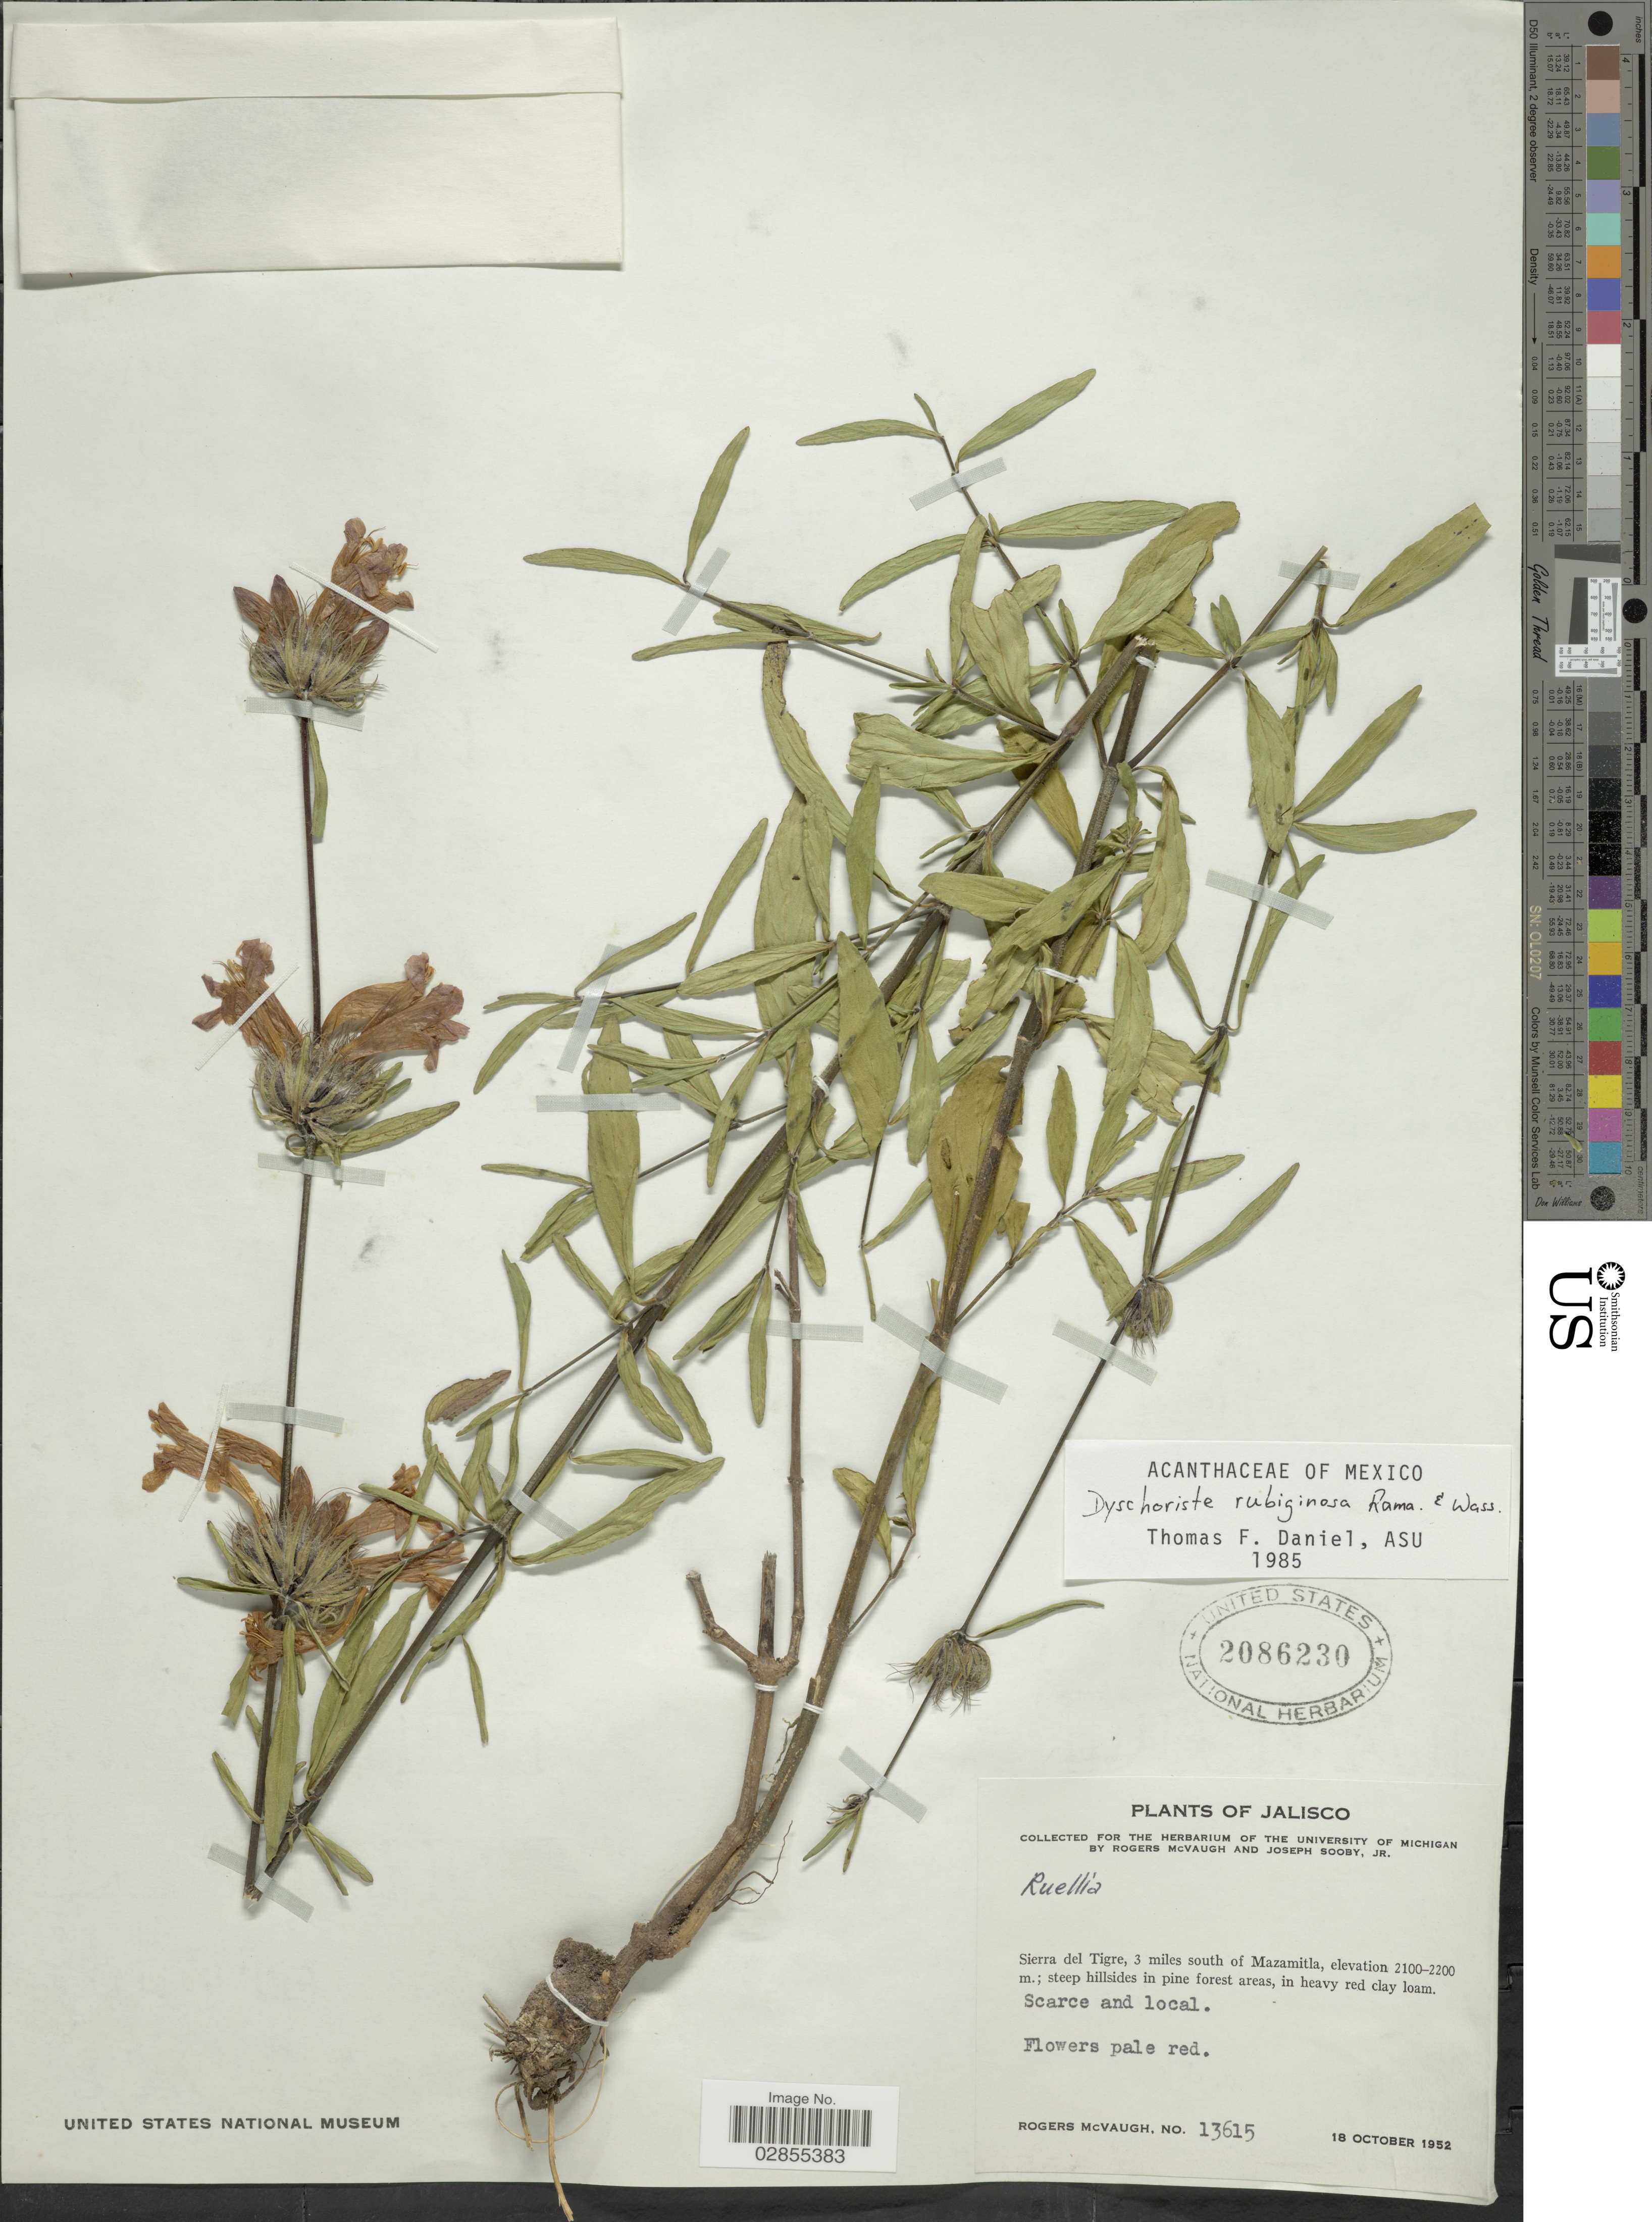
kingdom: Plantae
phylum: Tracheophyta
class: Magnoliopsida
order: Lamiales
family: Acanthaceae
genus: Dyschoriste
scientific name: Dyschoriste augustifolia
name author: Kuntze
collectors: R. McVaugh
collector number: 13615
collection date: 1952-10-18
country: Mexico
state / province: Jalisco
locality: Sierra del Tigre, 3 miles south of Mazamitla.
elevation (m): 2100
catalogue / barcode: US 2086230